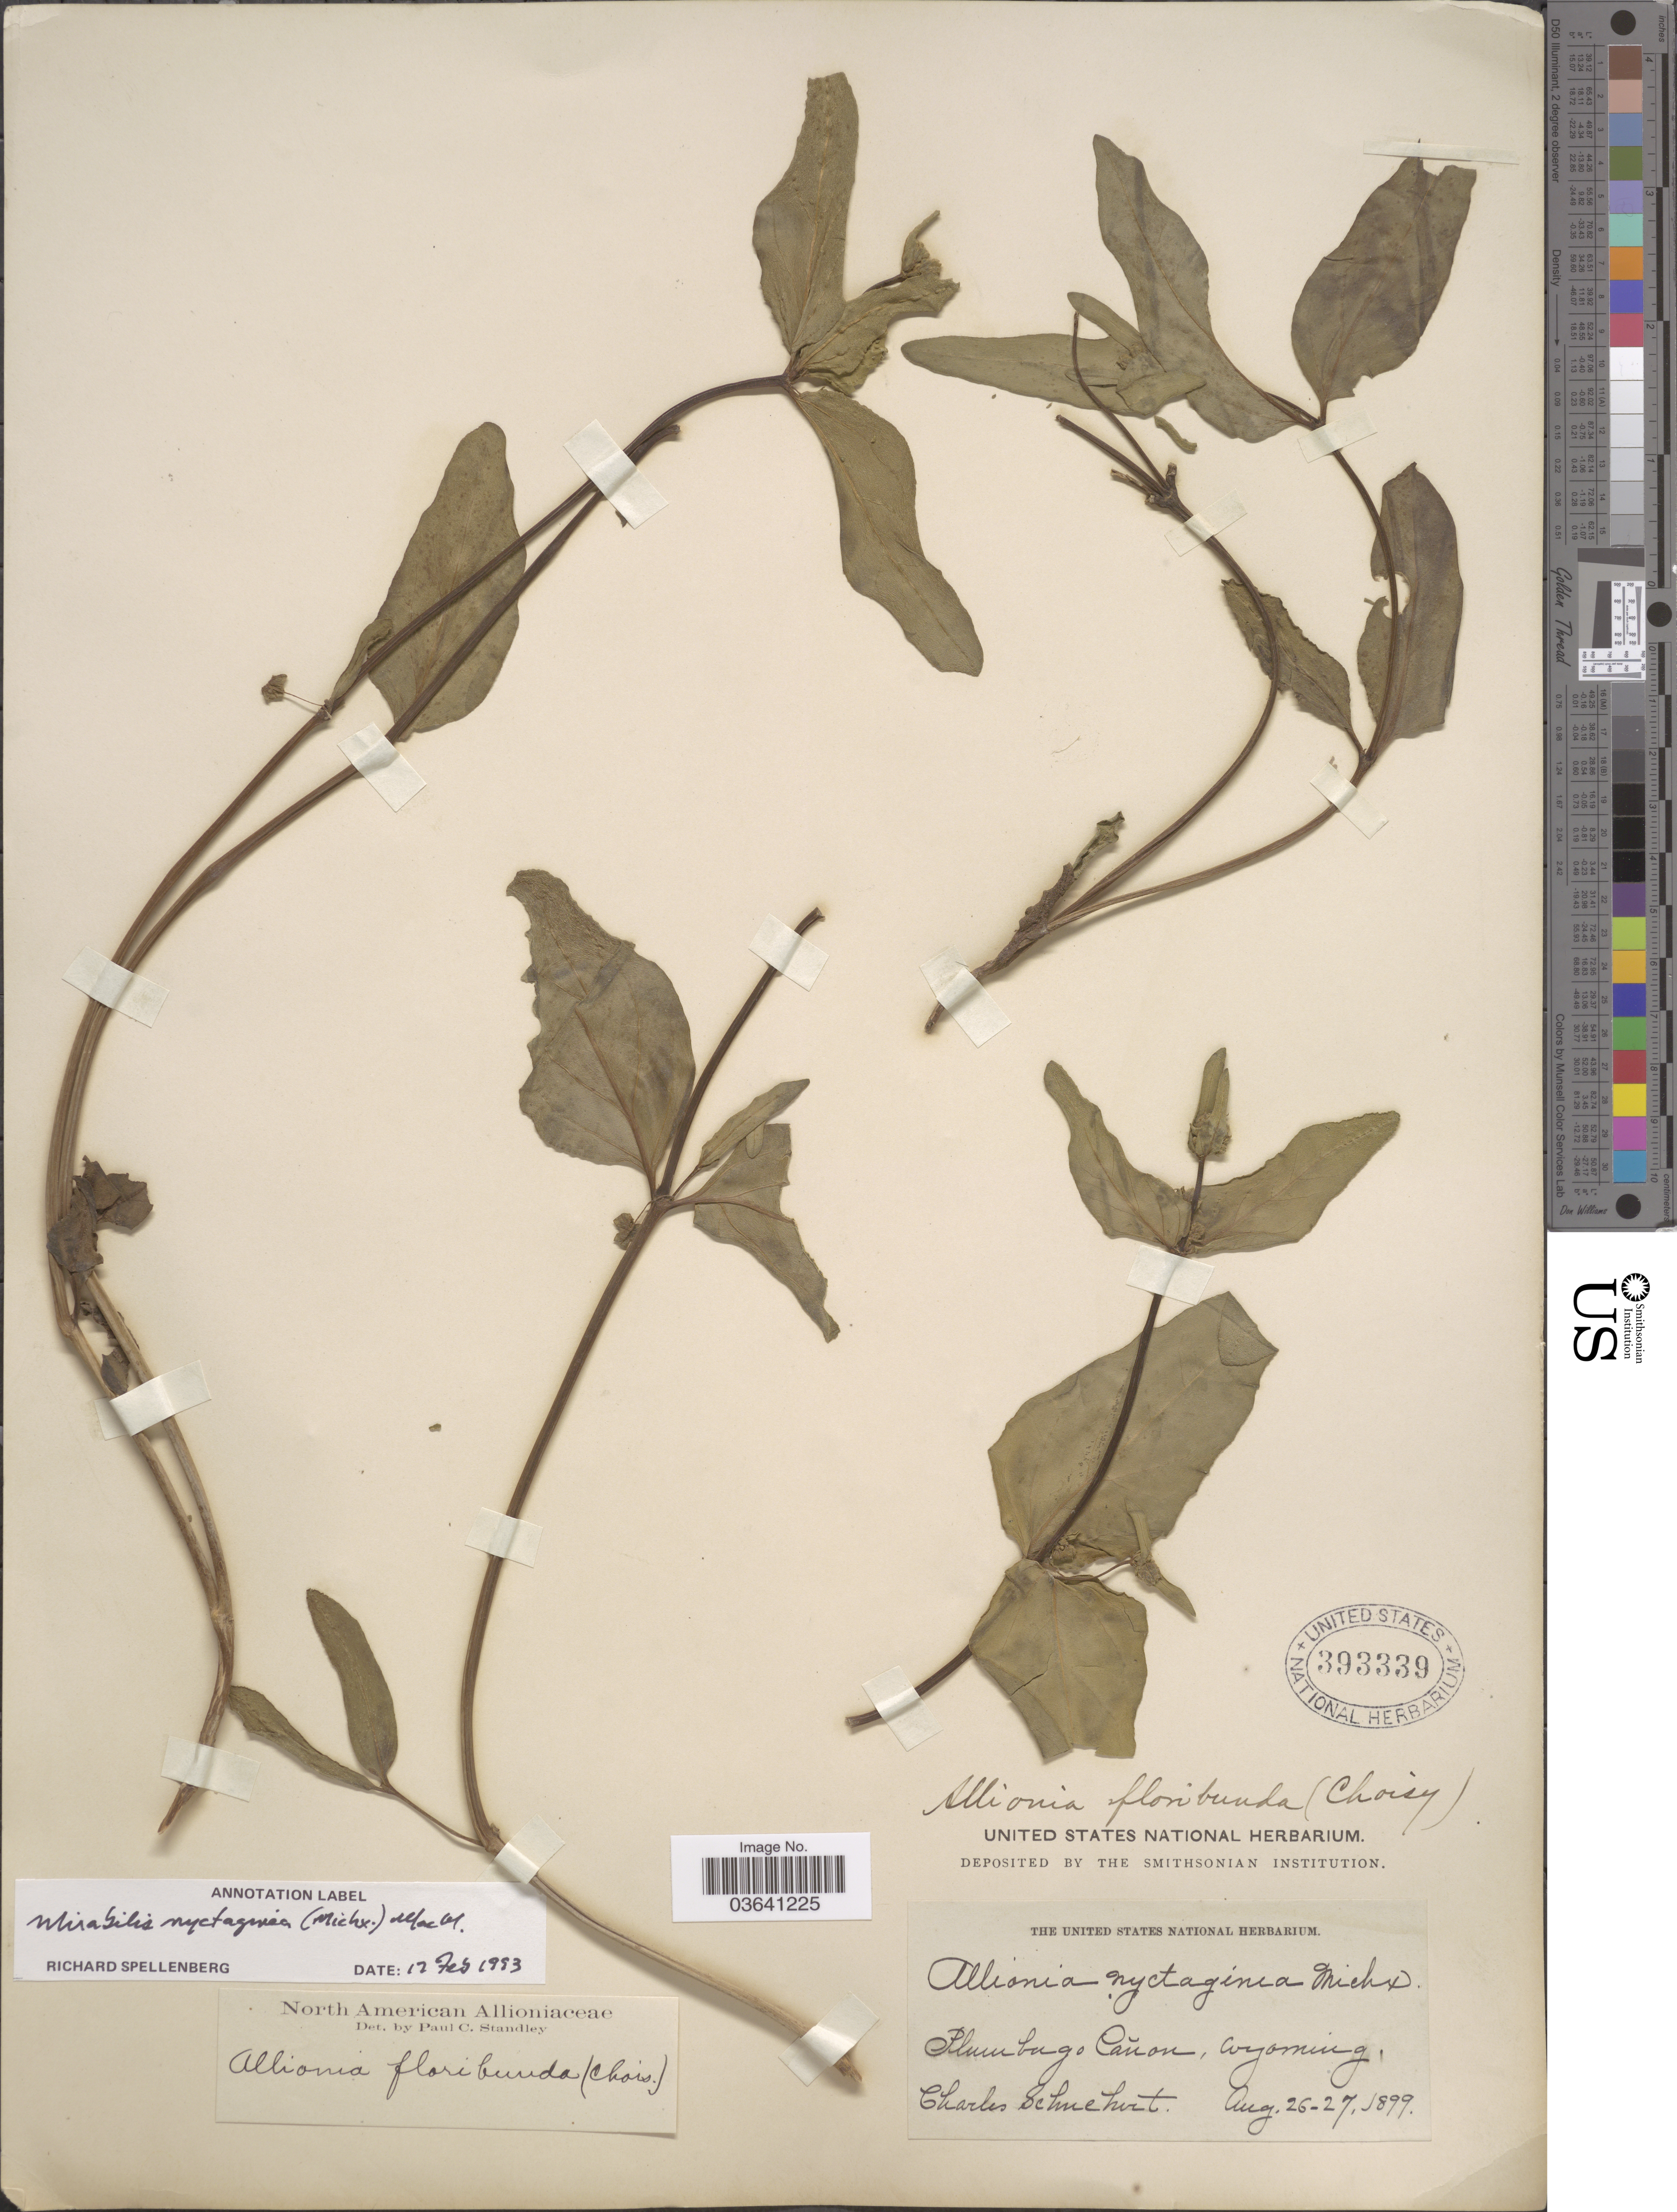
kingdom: Plantae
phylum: Tracheophyta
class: Magnoliopsida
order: Caryophyllales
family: Nyctaginaceae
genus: Mirabilis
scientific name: Mirabilis nyctaginea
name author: (Michx.) MacMill.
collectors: C. Schuchert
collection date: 1899-08-26/1899-08-27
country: United States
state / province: Wyoming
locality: Plumbugo Canñon.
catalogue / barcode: US 393339